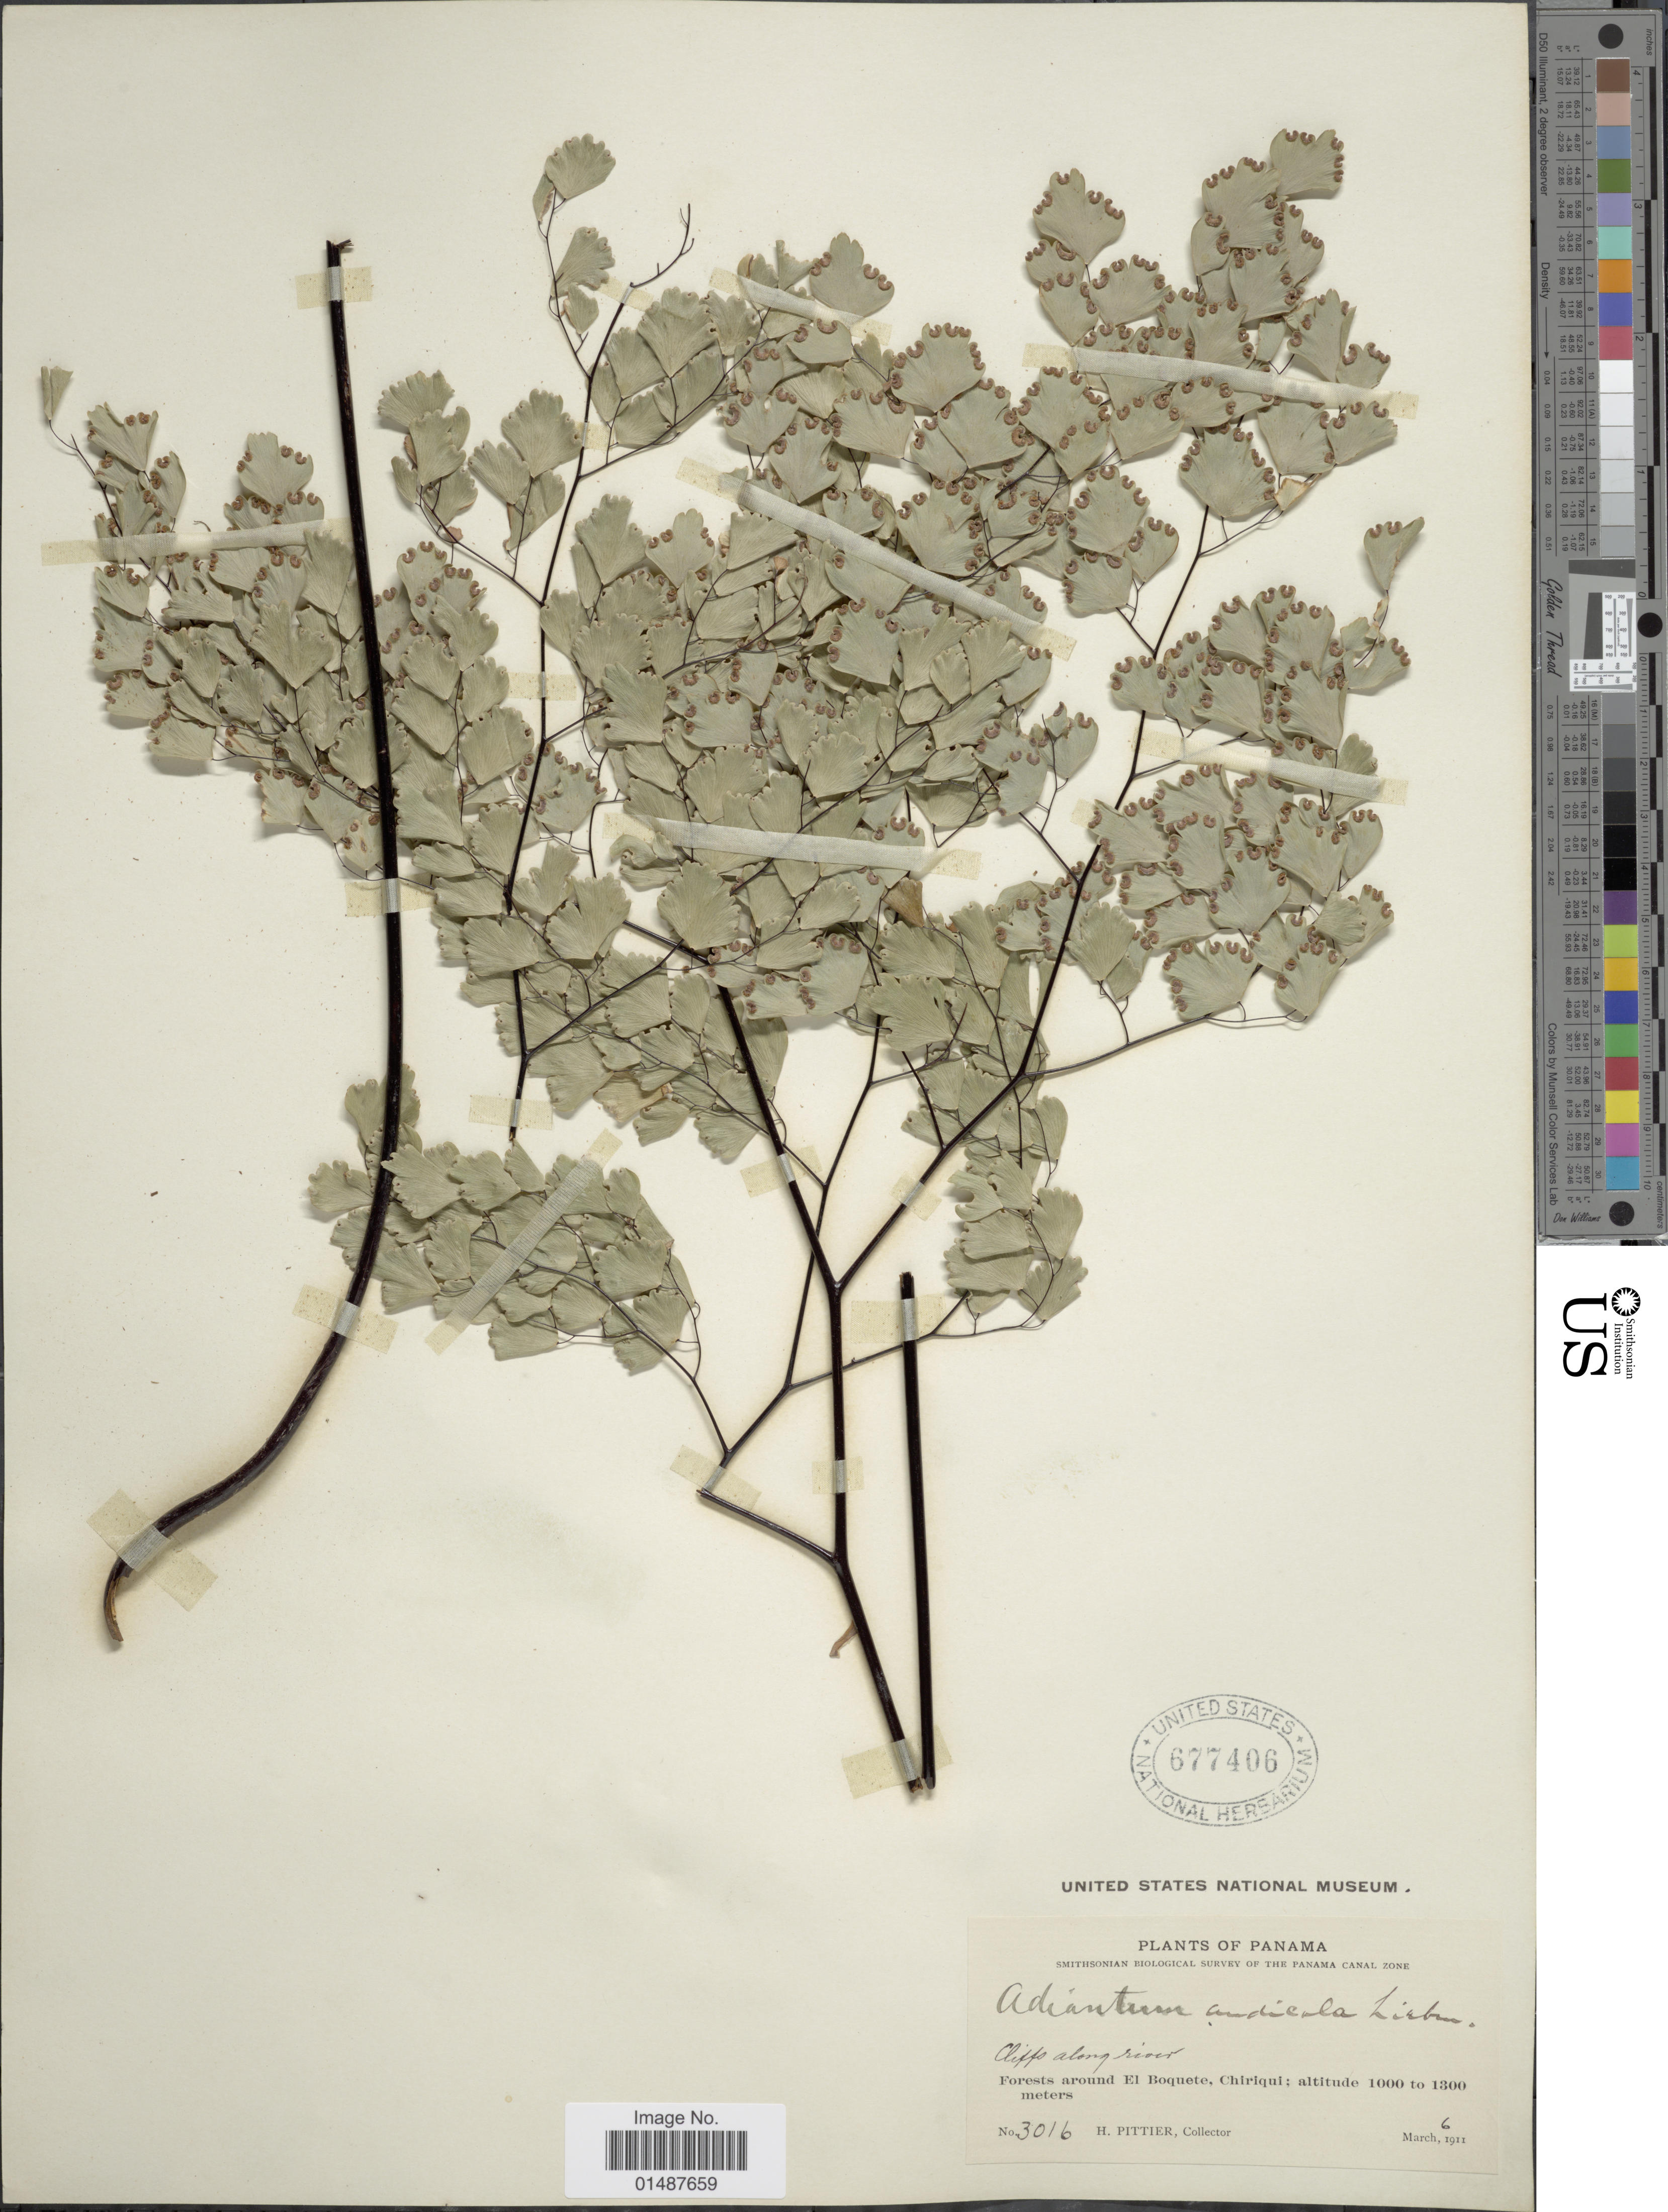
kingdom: Plantae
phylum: Tracheophyta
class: Polypodiopsida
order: Polypodiales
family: Pteridaceae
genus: Adiantum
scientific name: Adiantum andicola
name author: Liebm.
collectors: H. F. Pittier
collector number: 3016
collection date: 1911-03-06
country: Panama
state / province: Chiriqui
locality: Panama Canal Zone, Forests around El Boquete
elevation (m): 1000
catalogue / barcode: US 677406